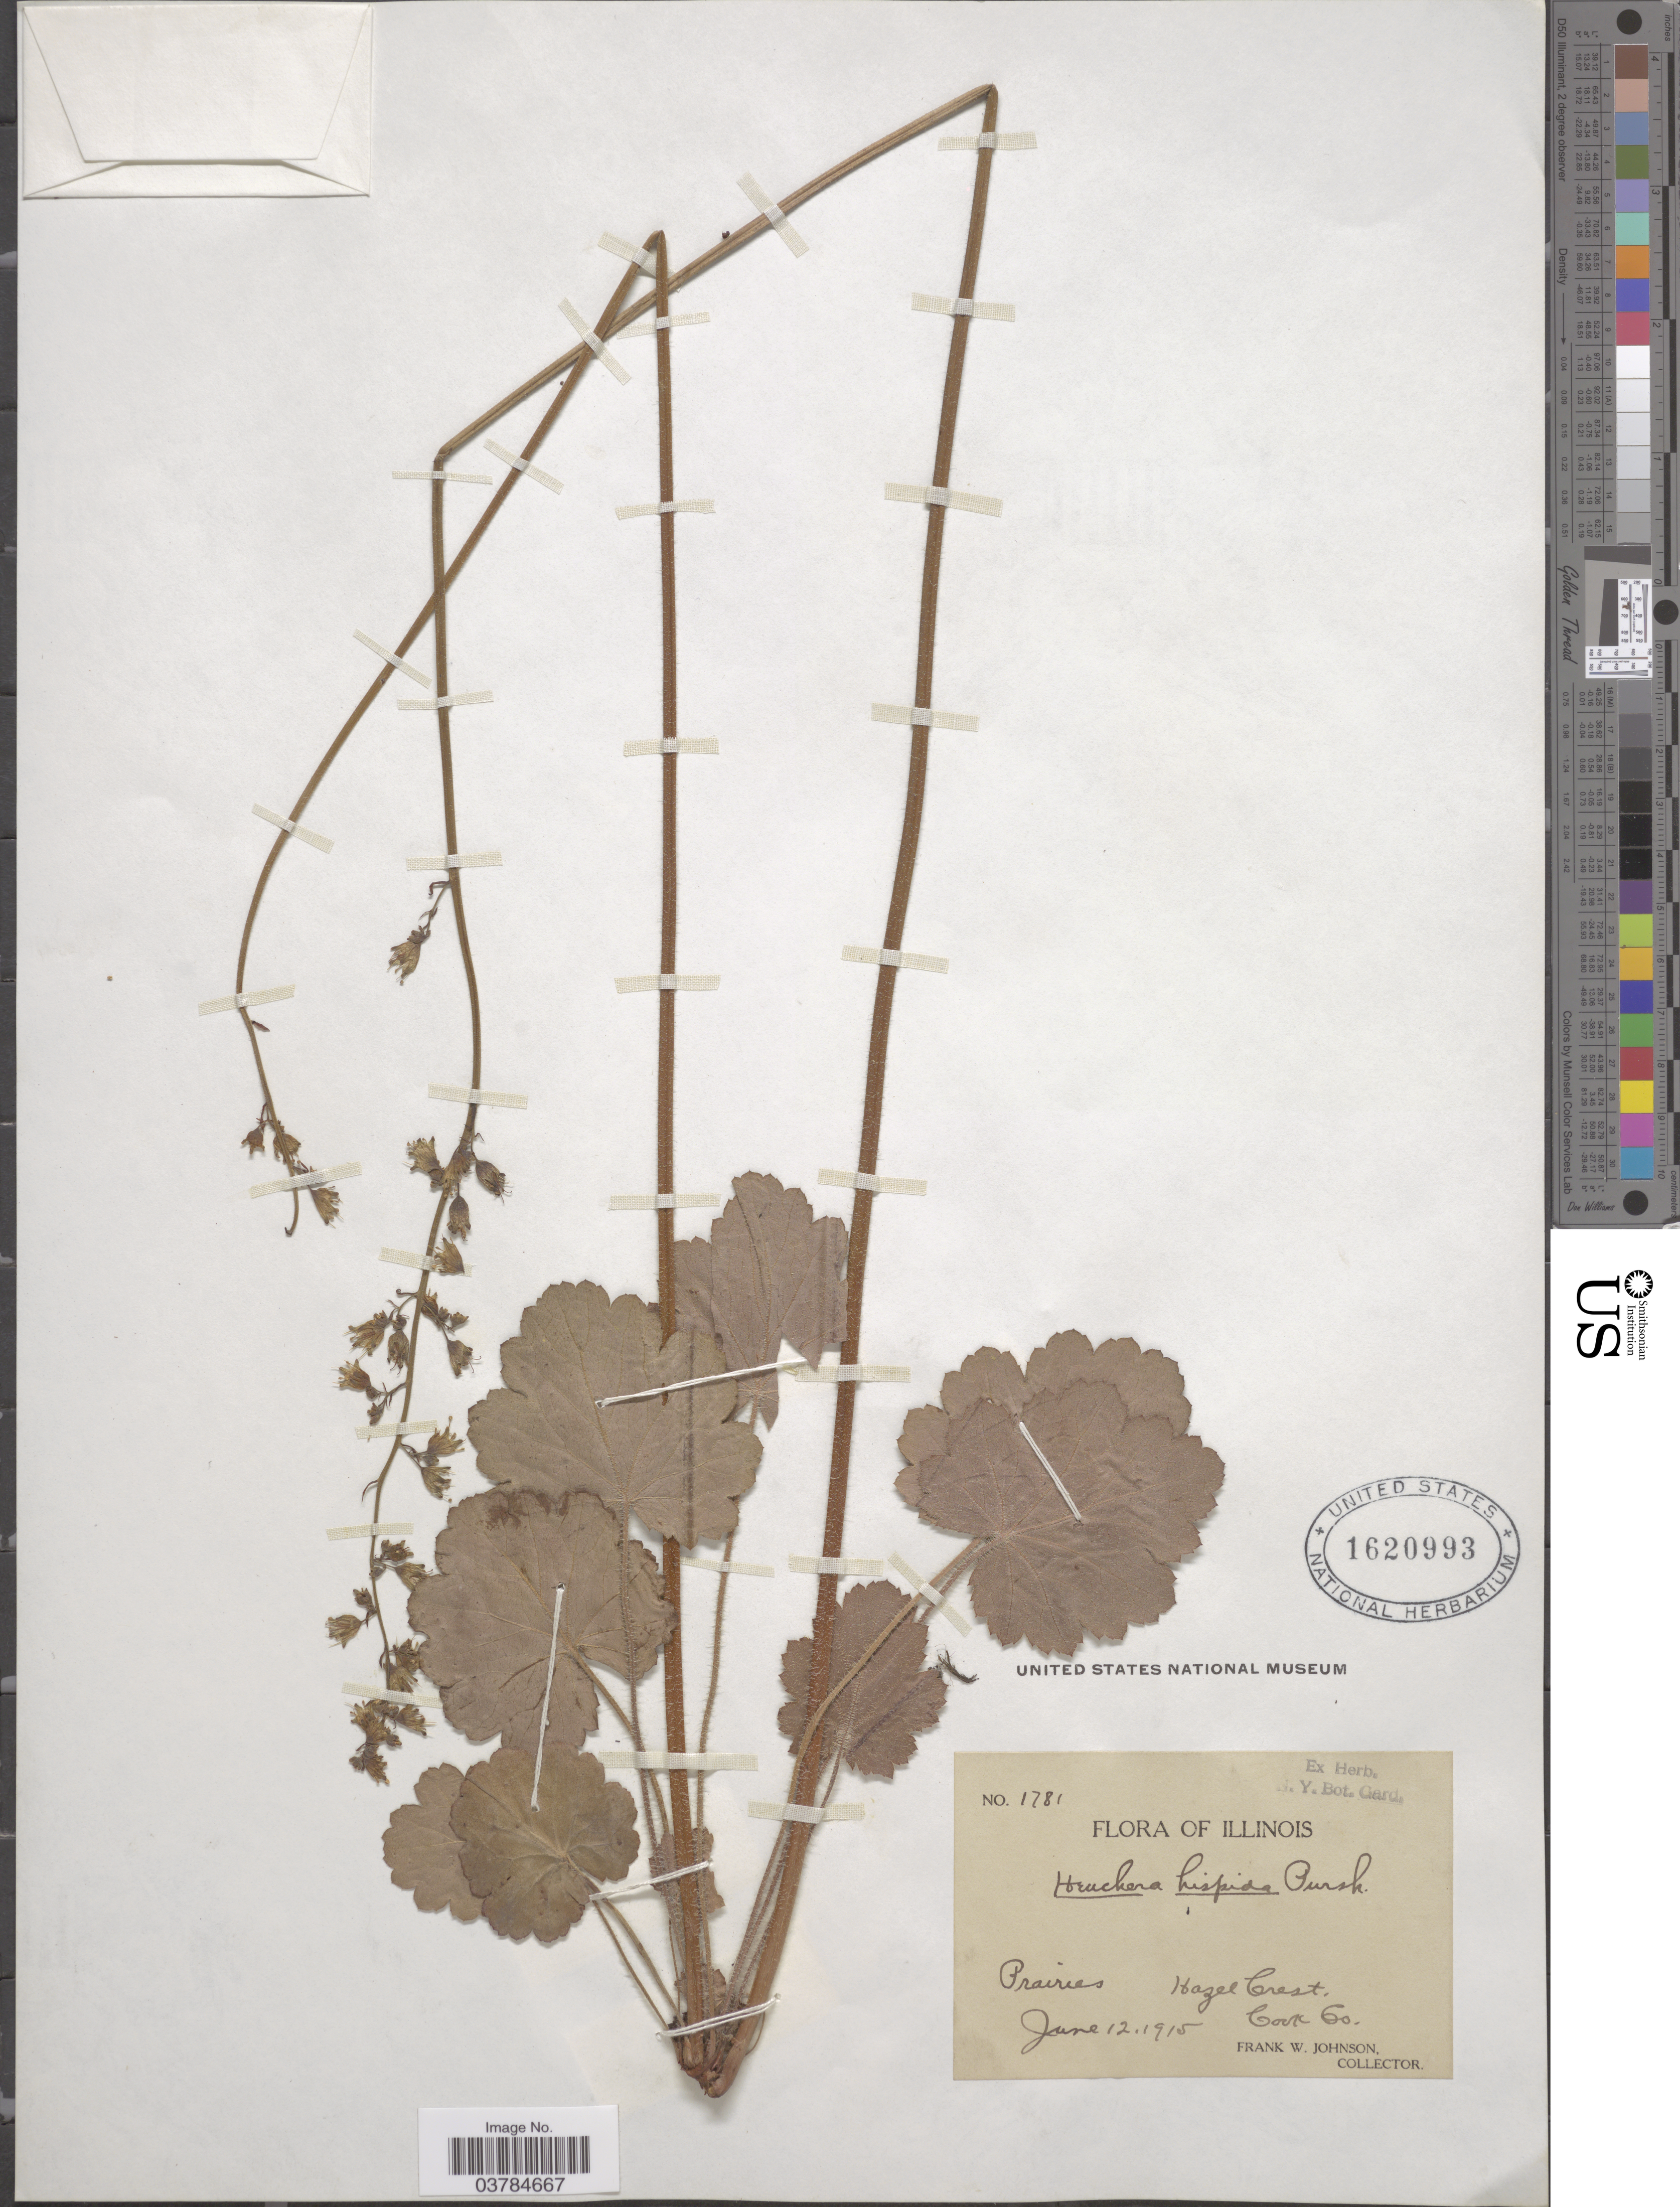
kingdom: Plantae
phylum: Tracheophyta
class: Magnoliopsida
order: Saxifragales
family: Saxifragaceae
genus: Heuchera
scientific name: Heuchera hispida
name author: Pursh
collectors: F. W. Johnson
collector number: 1781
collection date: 1915-06-12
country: United States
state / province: Illinois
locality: Hazel Crest. Cook Co.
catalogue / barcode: US 1620993